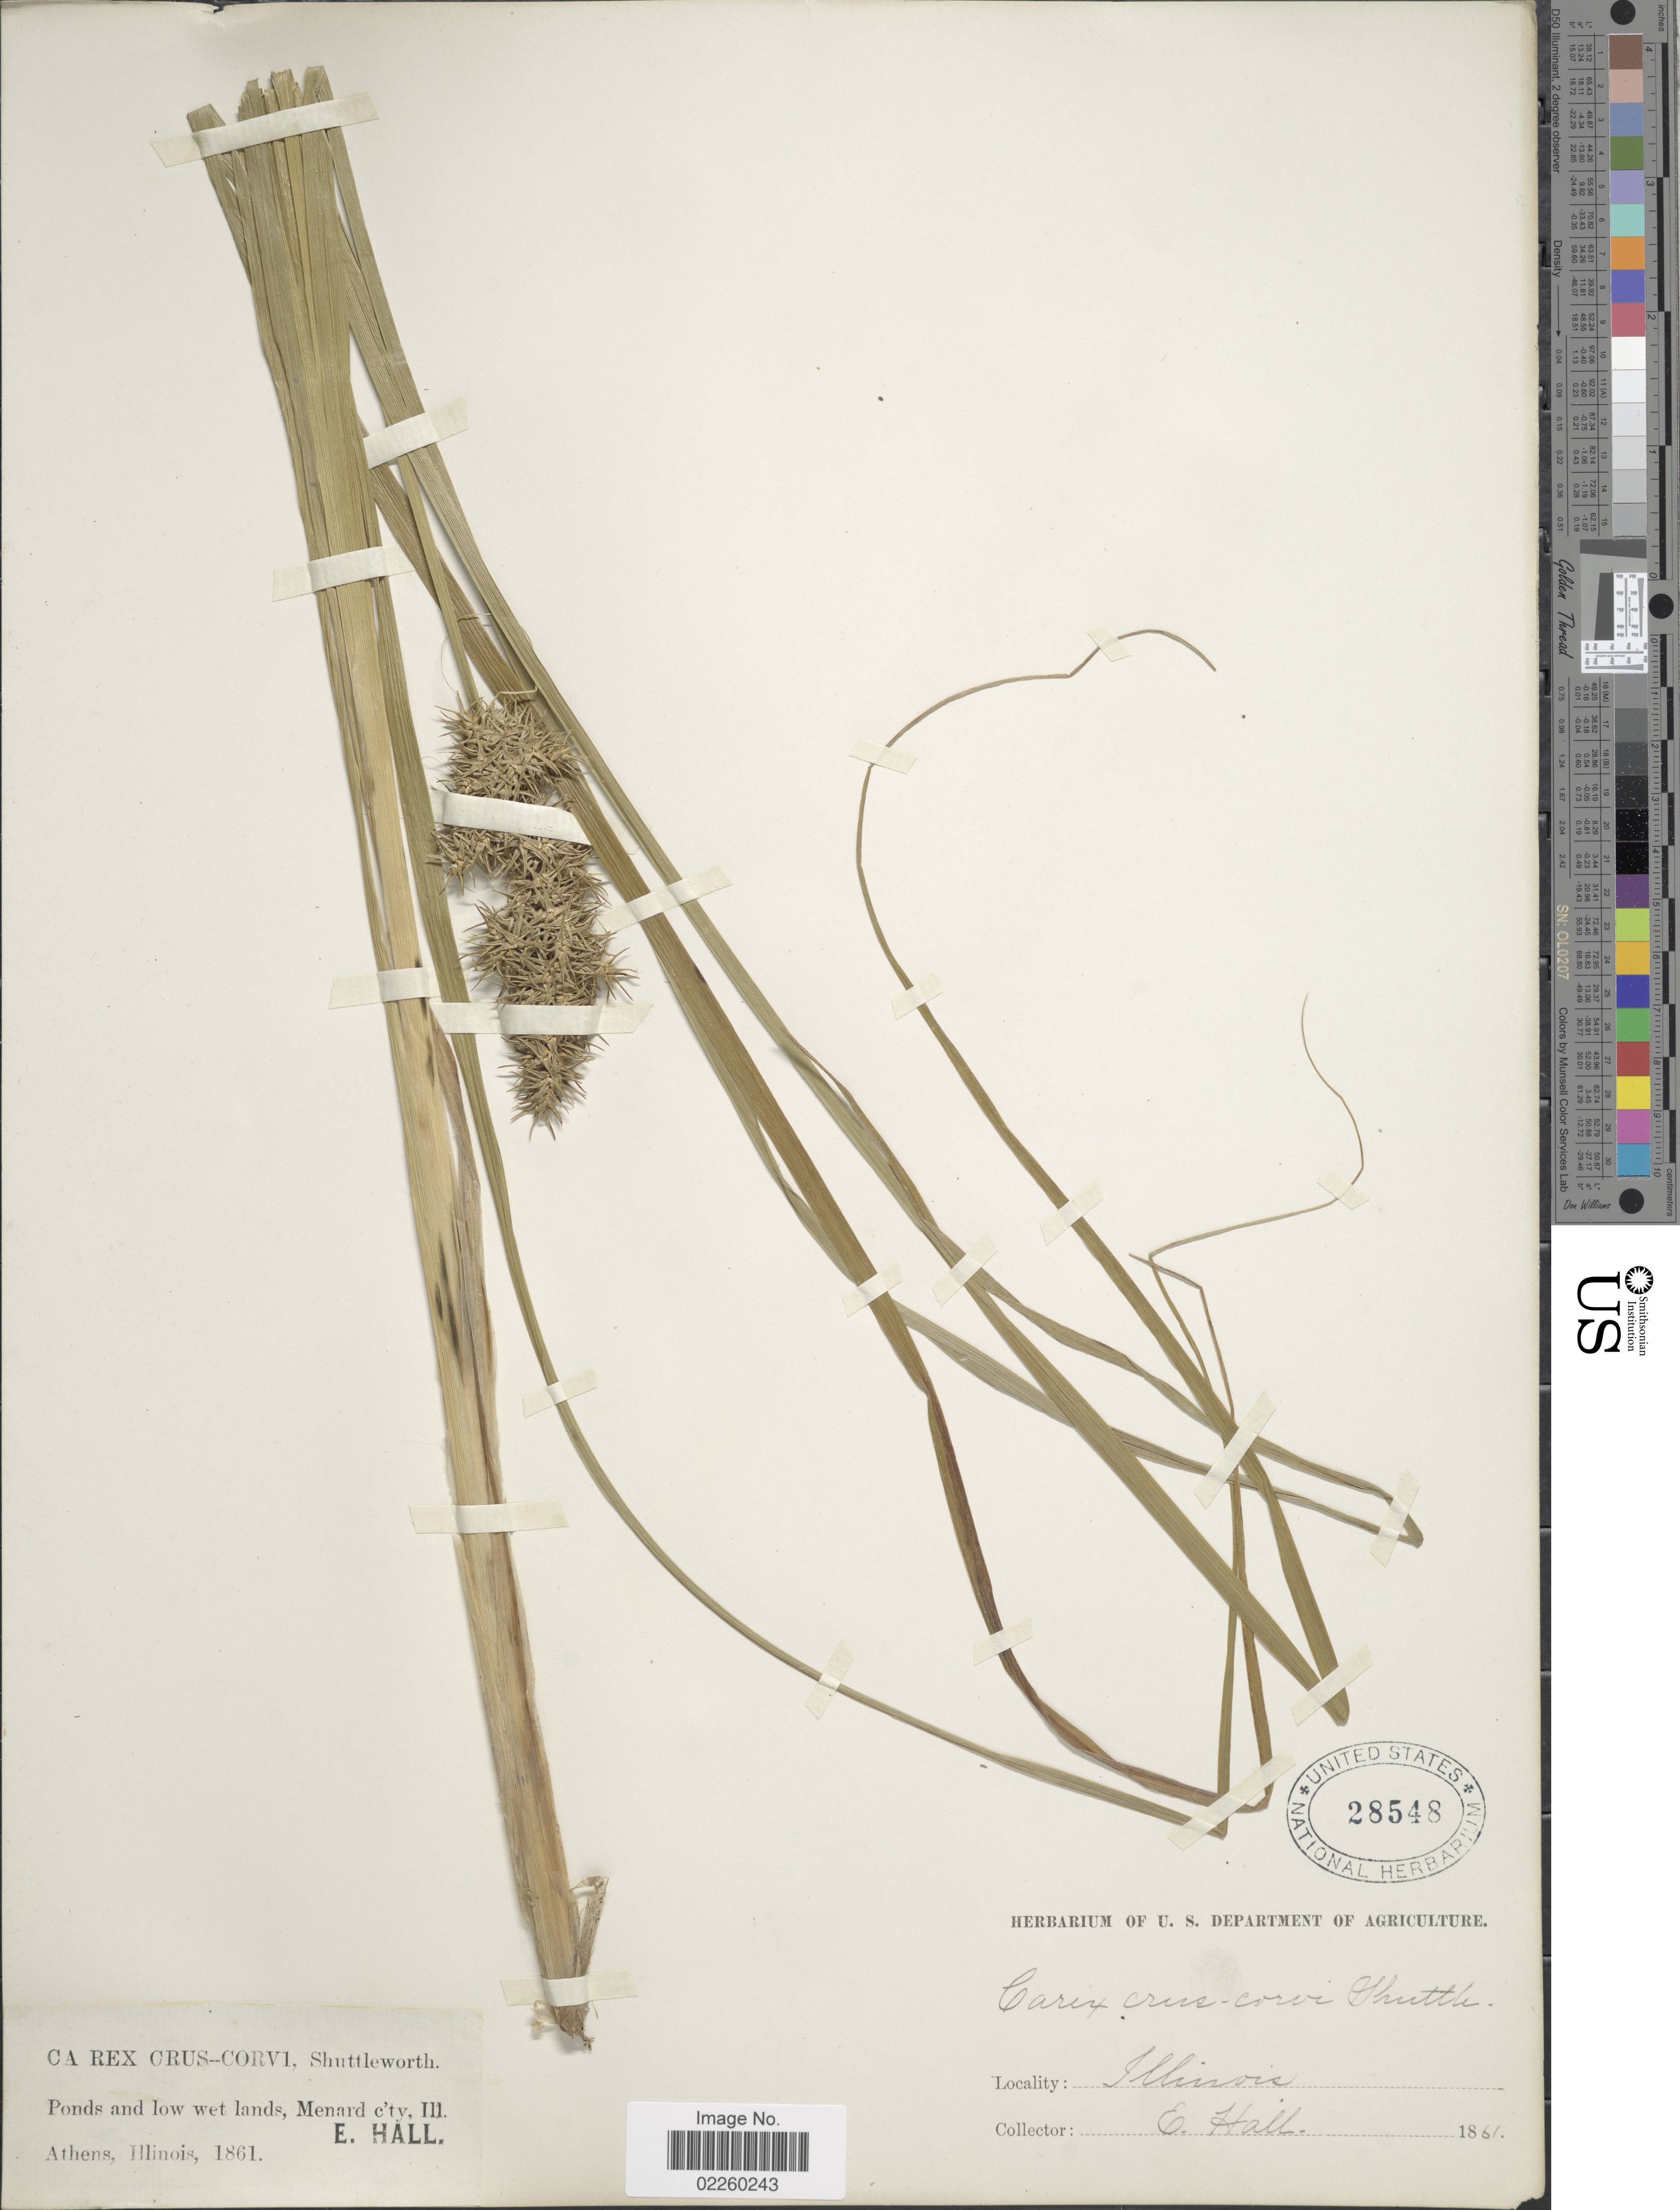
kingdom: Plantae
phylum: Tracheophyta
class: Liliopsida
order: Poales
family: Cyperaceae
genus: Carex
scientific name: Carex crus-corvi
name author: Shuttlew. ex Kunze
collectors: E. Hall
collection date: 1861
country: United States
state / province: Illinois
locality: Ponds and low wet lands, Menard c'ty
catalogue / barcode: US 28548